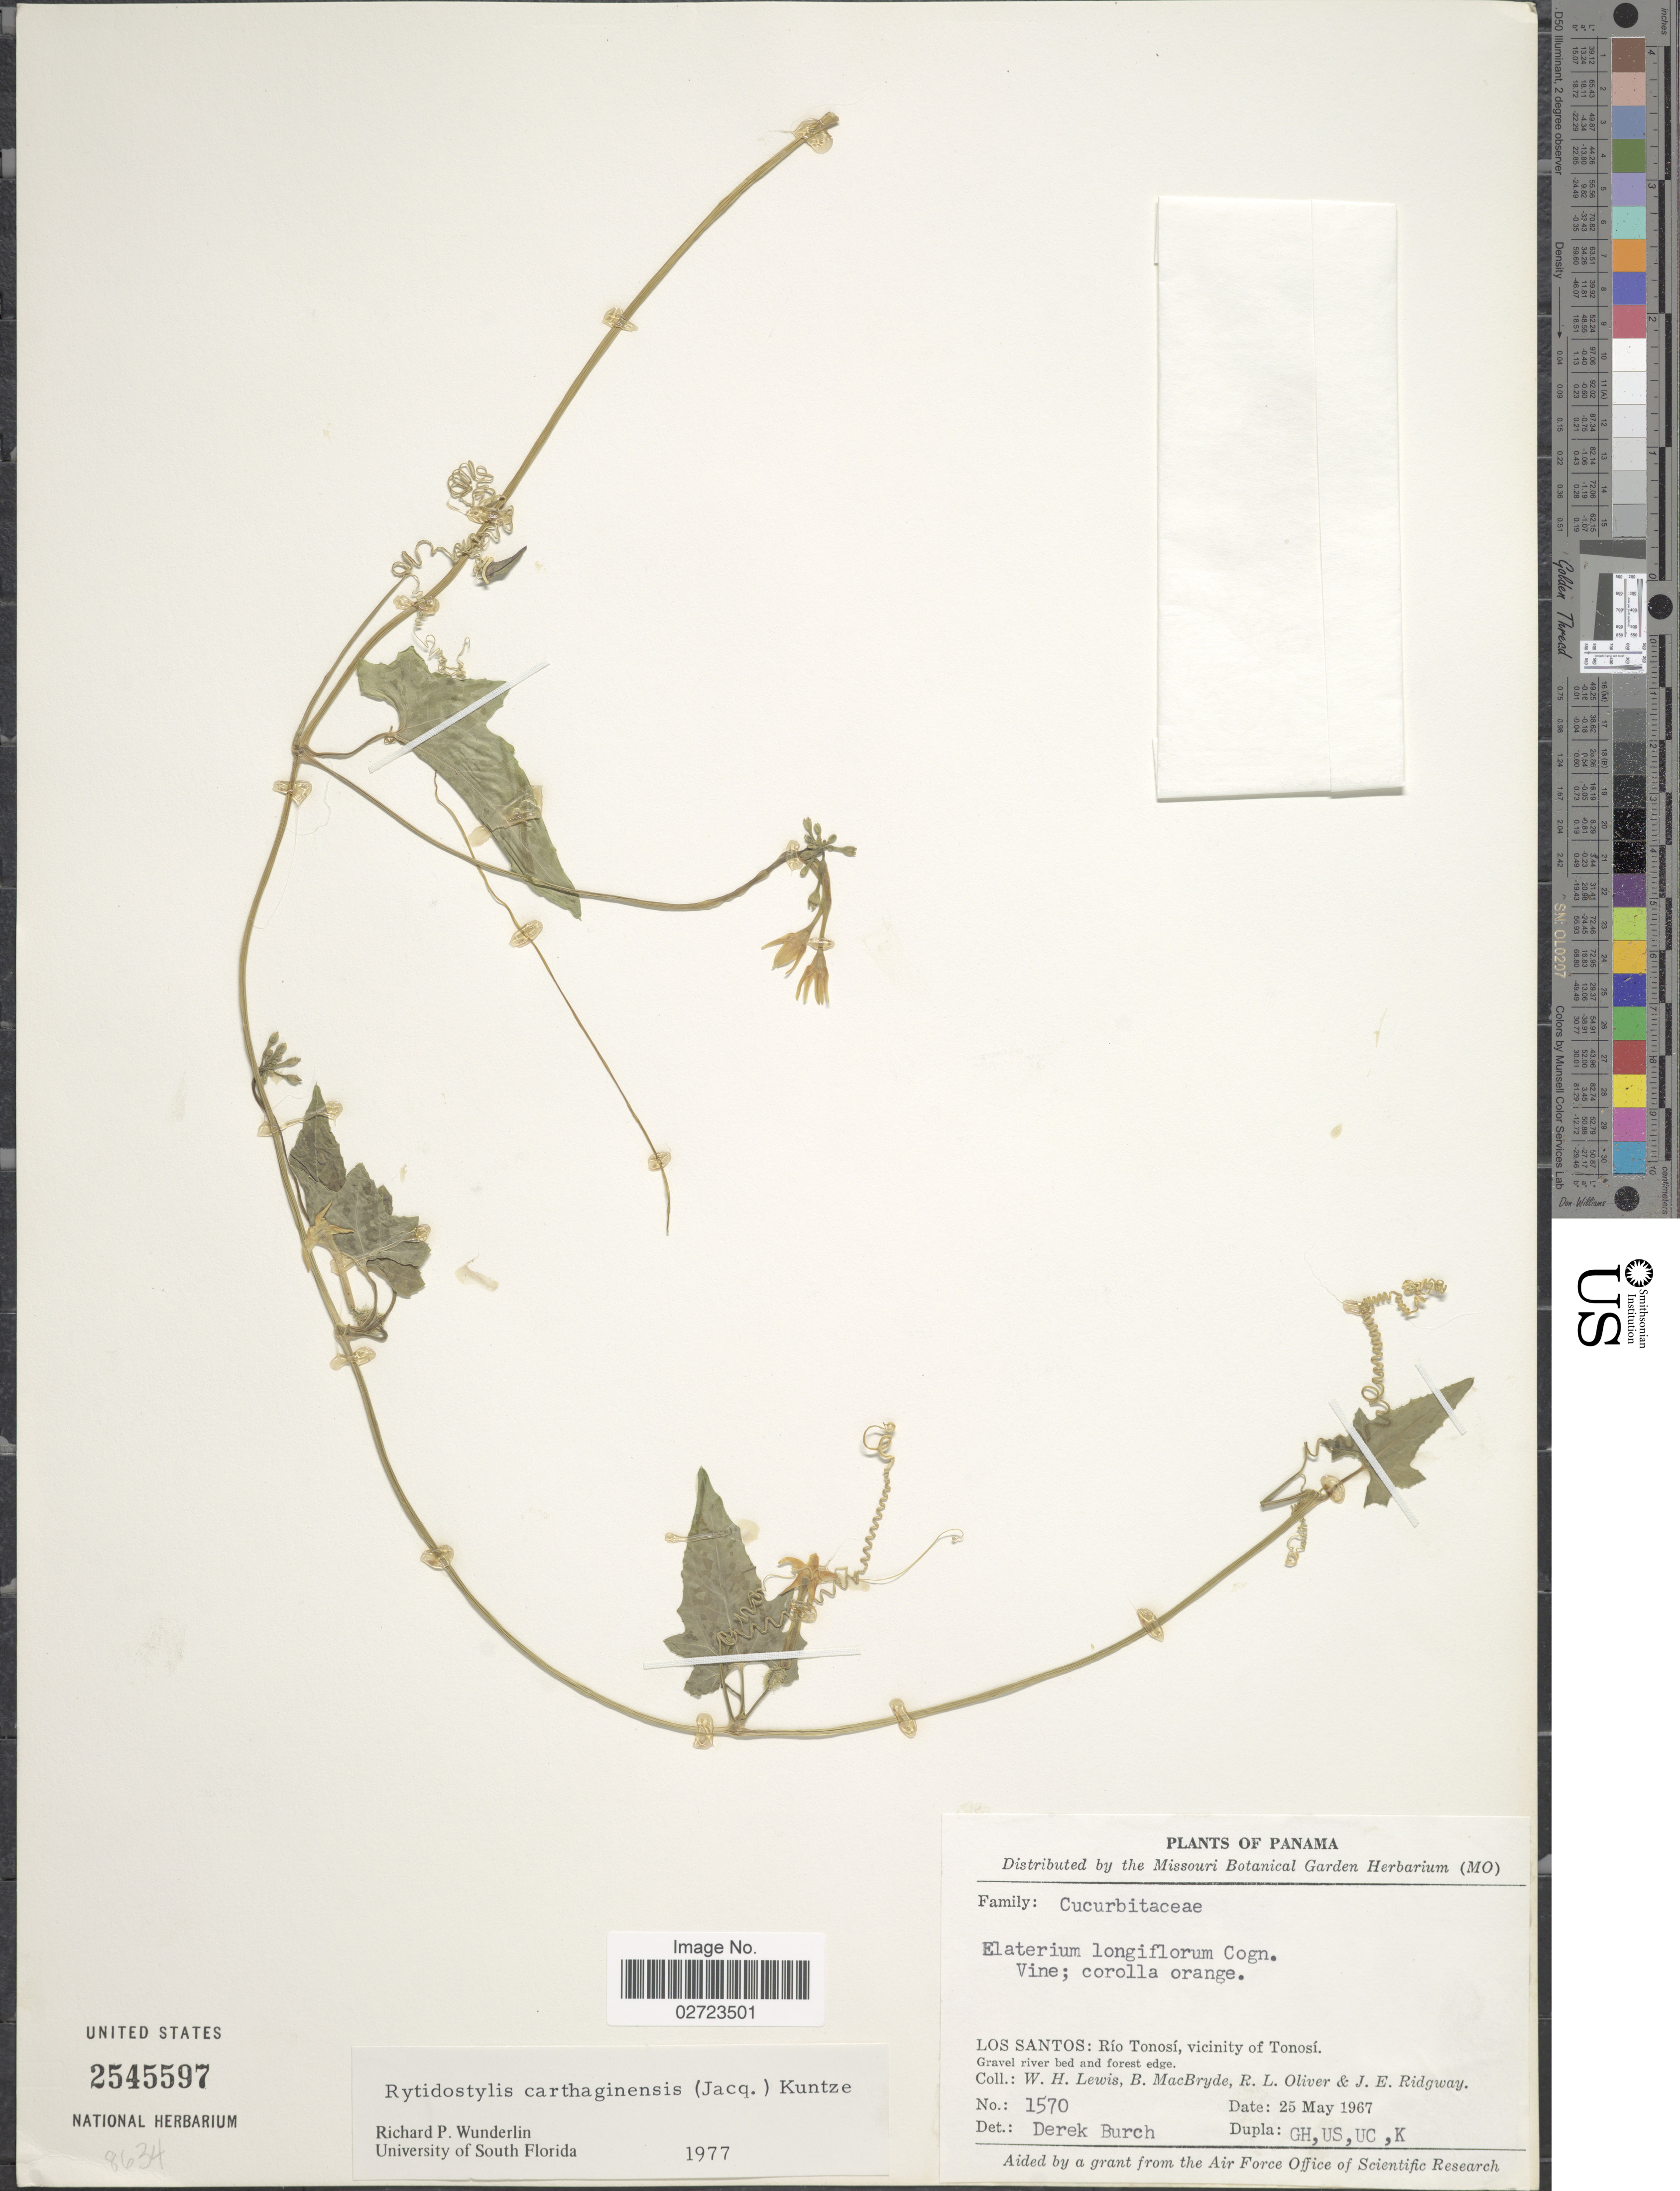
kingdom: Plantae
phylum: Tracheophyta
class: Magnoliopsida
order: Cucurbitales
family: Cucurbitaceae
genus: Cyclanthera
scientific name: Cyclanthera carthagenensis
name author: (Jacq.) H. Schaef. & S.S. Renner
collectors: W. H. Lewis, B. MacBryde, R. Oliver & J. Ridgway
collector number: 1570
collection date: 1967-05-25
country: Panama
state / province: Los Santos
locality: Rio Tonosi, vicinity of Tonosi, Gravel river bed and forest edge.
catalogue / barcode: US 2545597